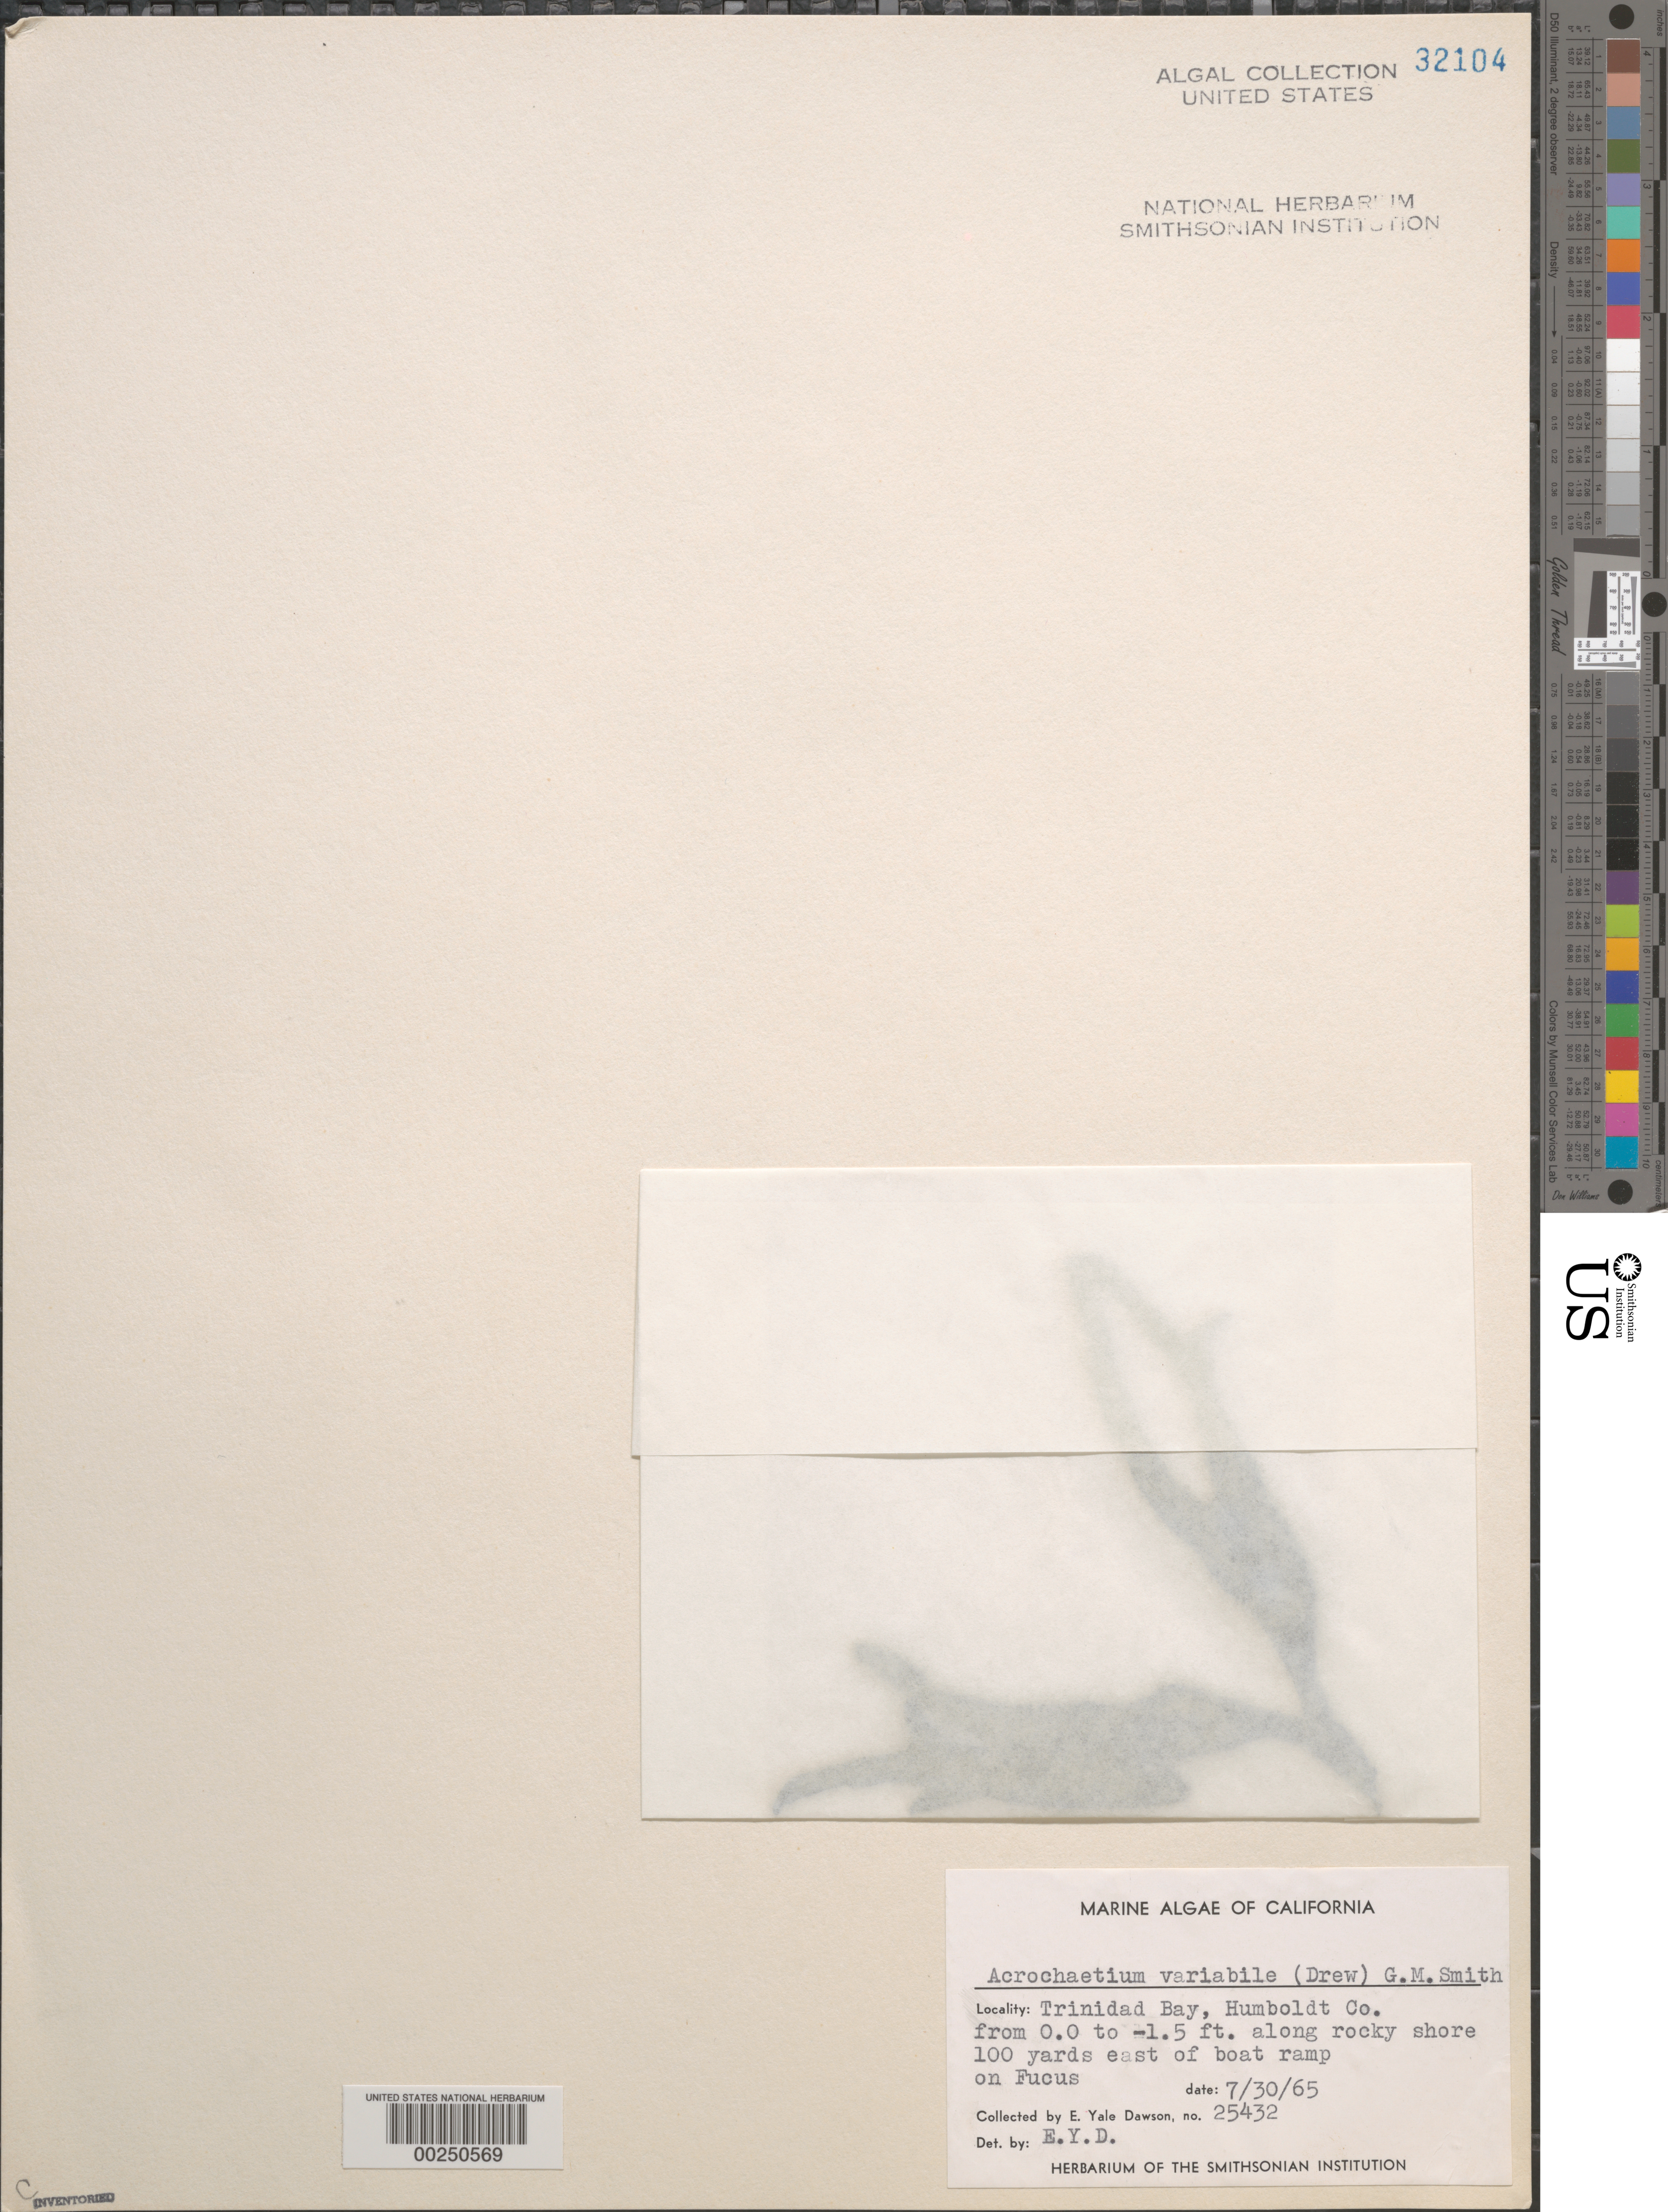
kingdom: Plantae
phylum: Rhodophyta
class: Florideophyceae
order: Colaconematales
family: Colaconemataceae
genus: Colaconema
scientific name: Colaconema variabile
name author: (K.M. Drew) J.N. Norris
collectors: E. Y. Dawson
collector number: EYD 25432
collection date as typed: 30 Jul 1965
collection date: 1965-07-30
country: United States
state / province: California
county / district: Humboldt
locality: Trinidad Bay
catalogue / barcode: US 32104